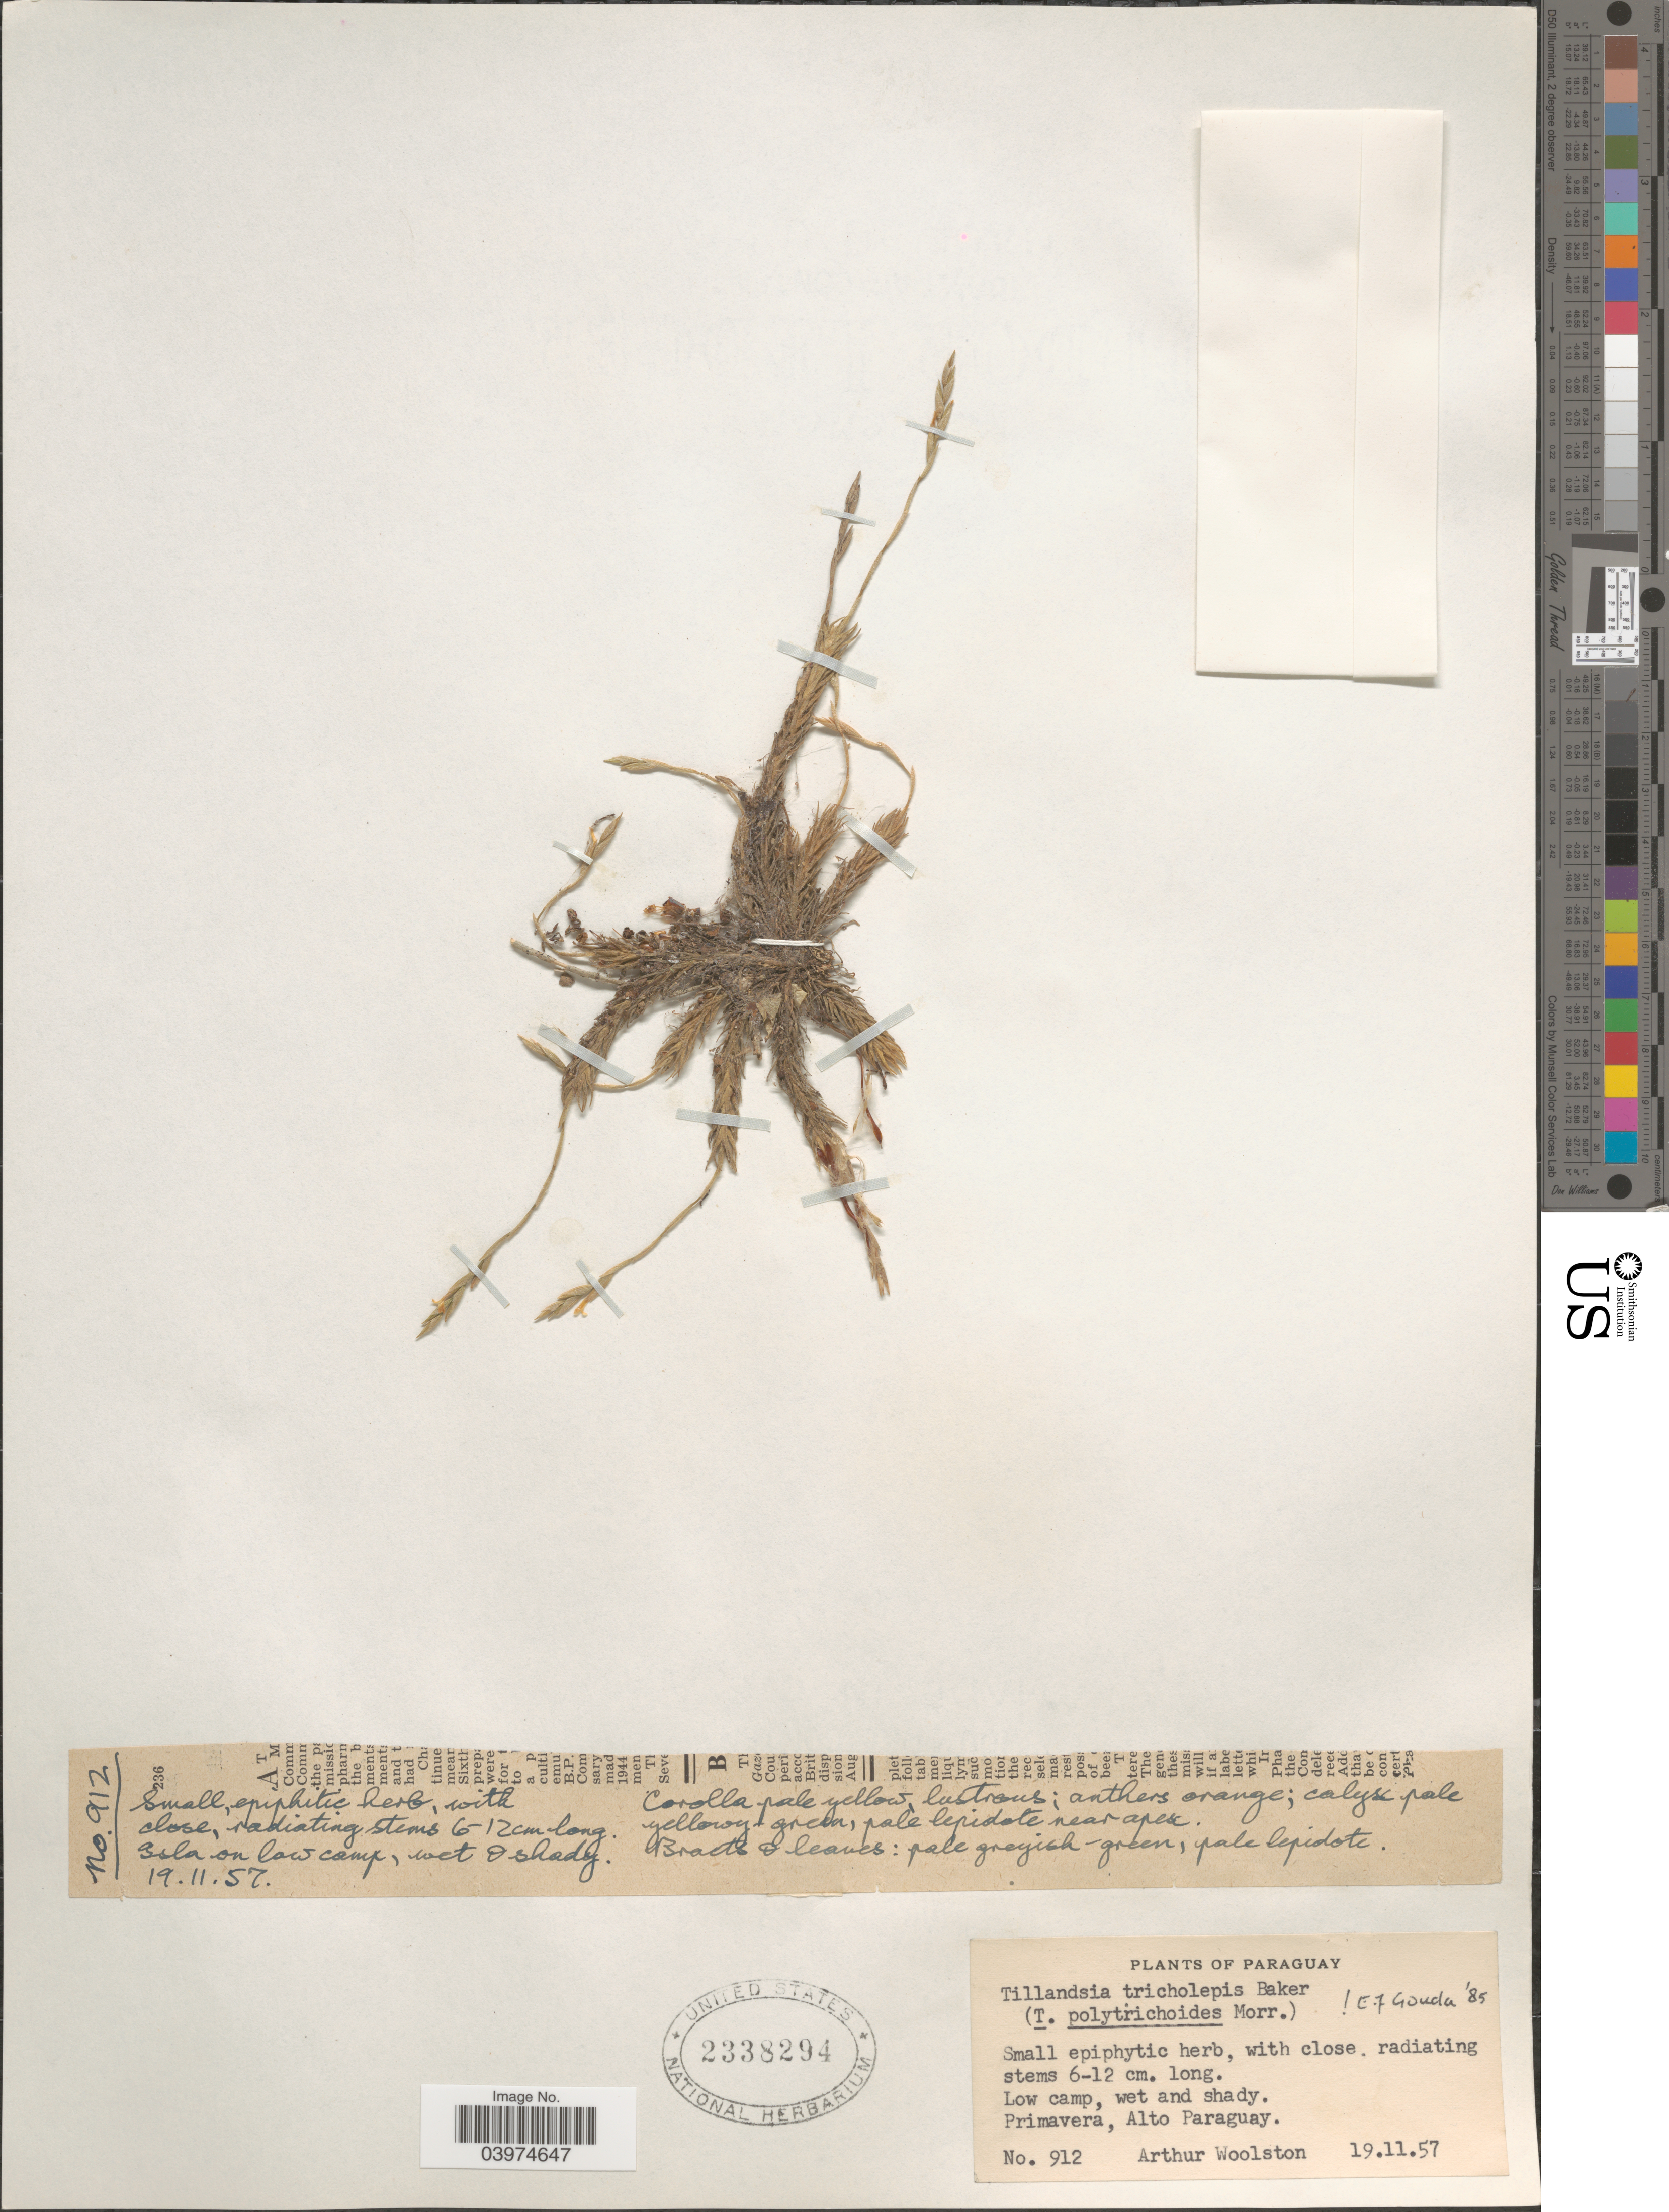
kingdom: Plantae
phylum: Tracheophyta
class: Liliopsida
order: Poales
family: Bromeliaceae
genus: Tillandsia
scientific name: Tillandsia tricholepis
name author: Baker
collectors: A. L. Woolston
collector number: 912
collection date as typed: Transcribed d/m/y: 19/11/57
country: Paraguay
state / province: Alto Paraguay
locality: Low camp, wet and shady. Primavera.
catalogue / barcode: US 2338294